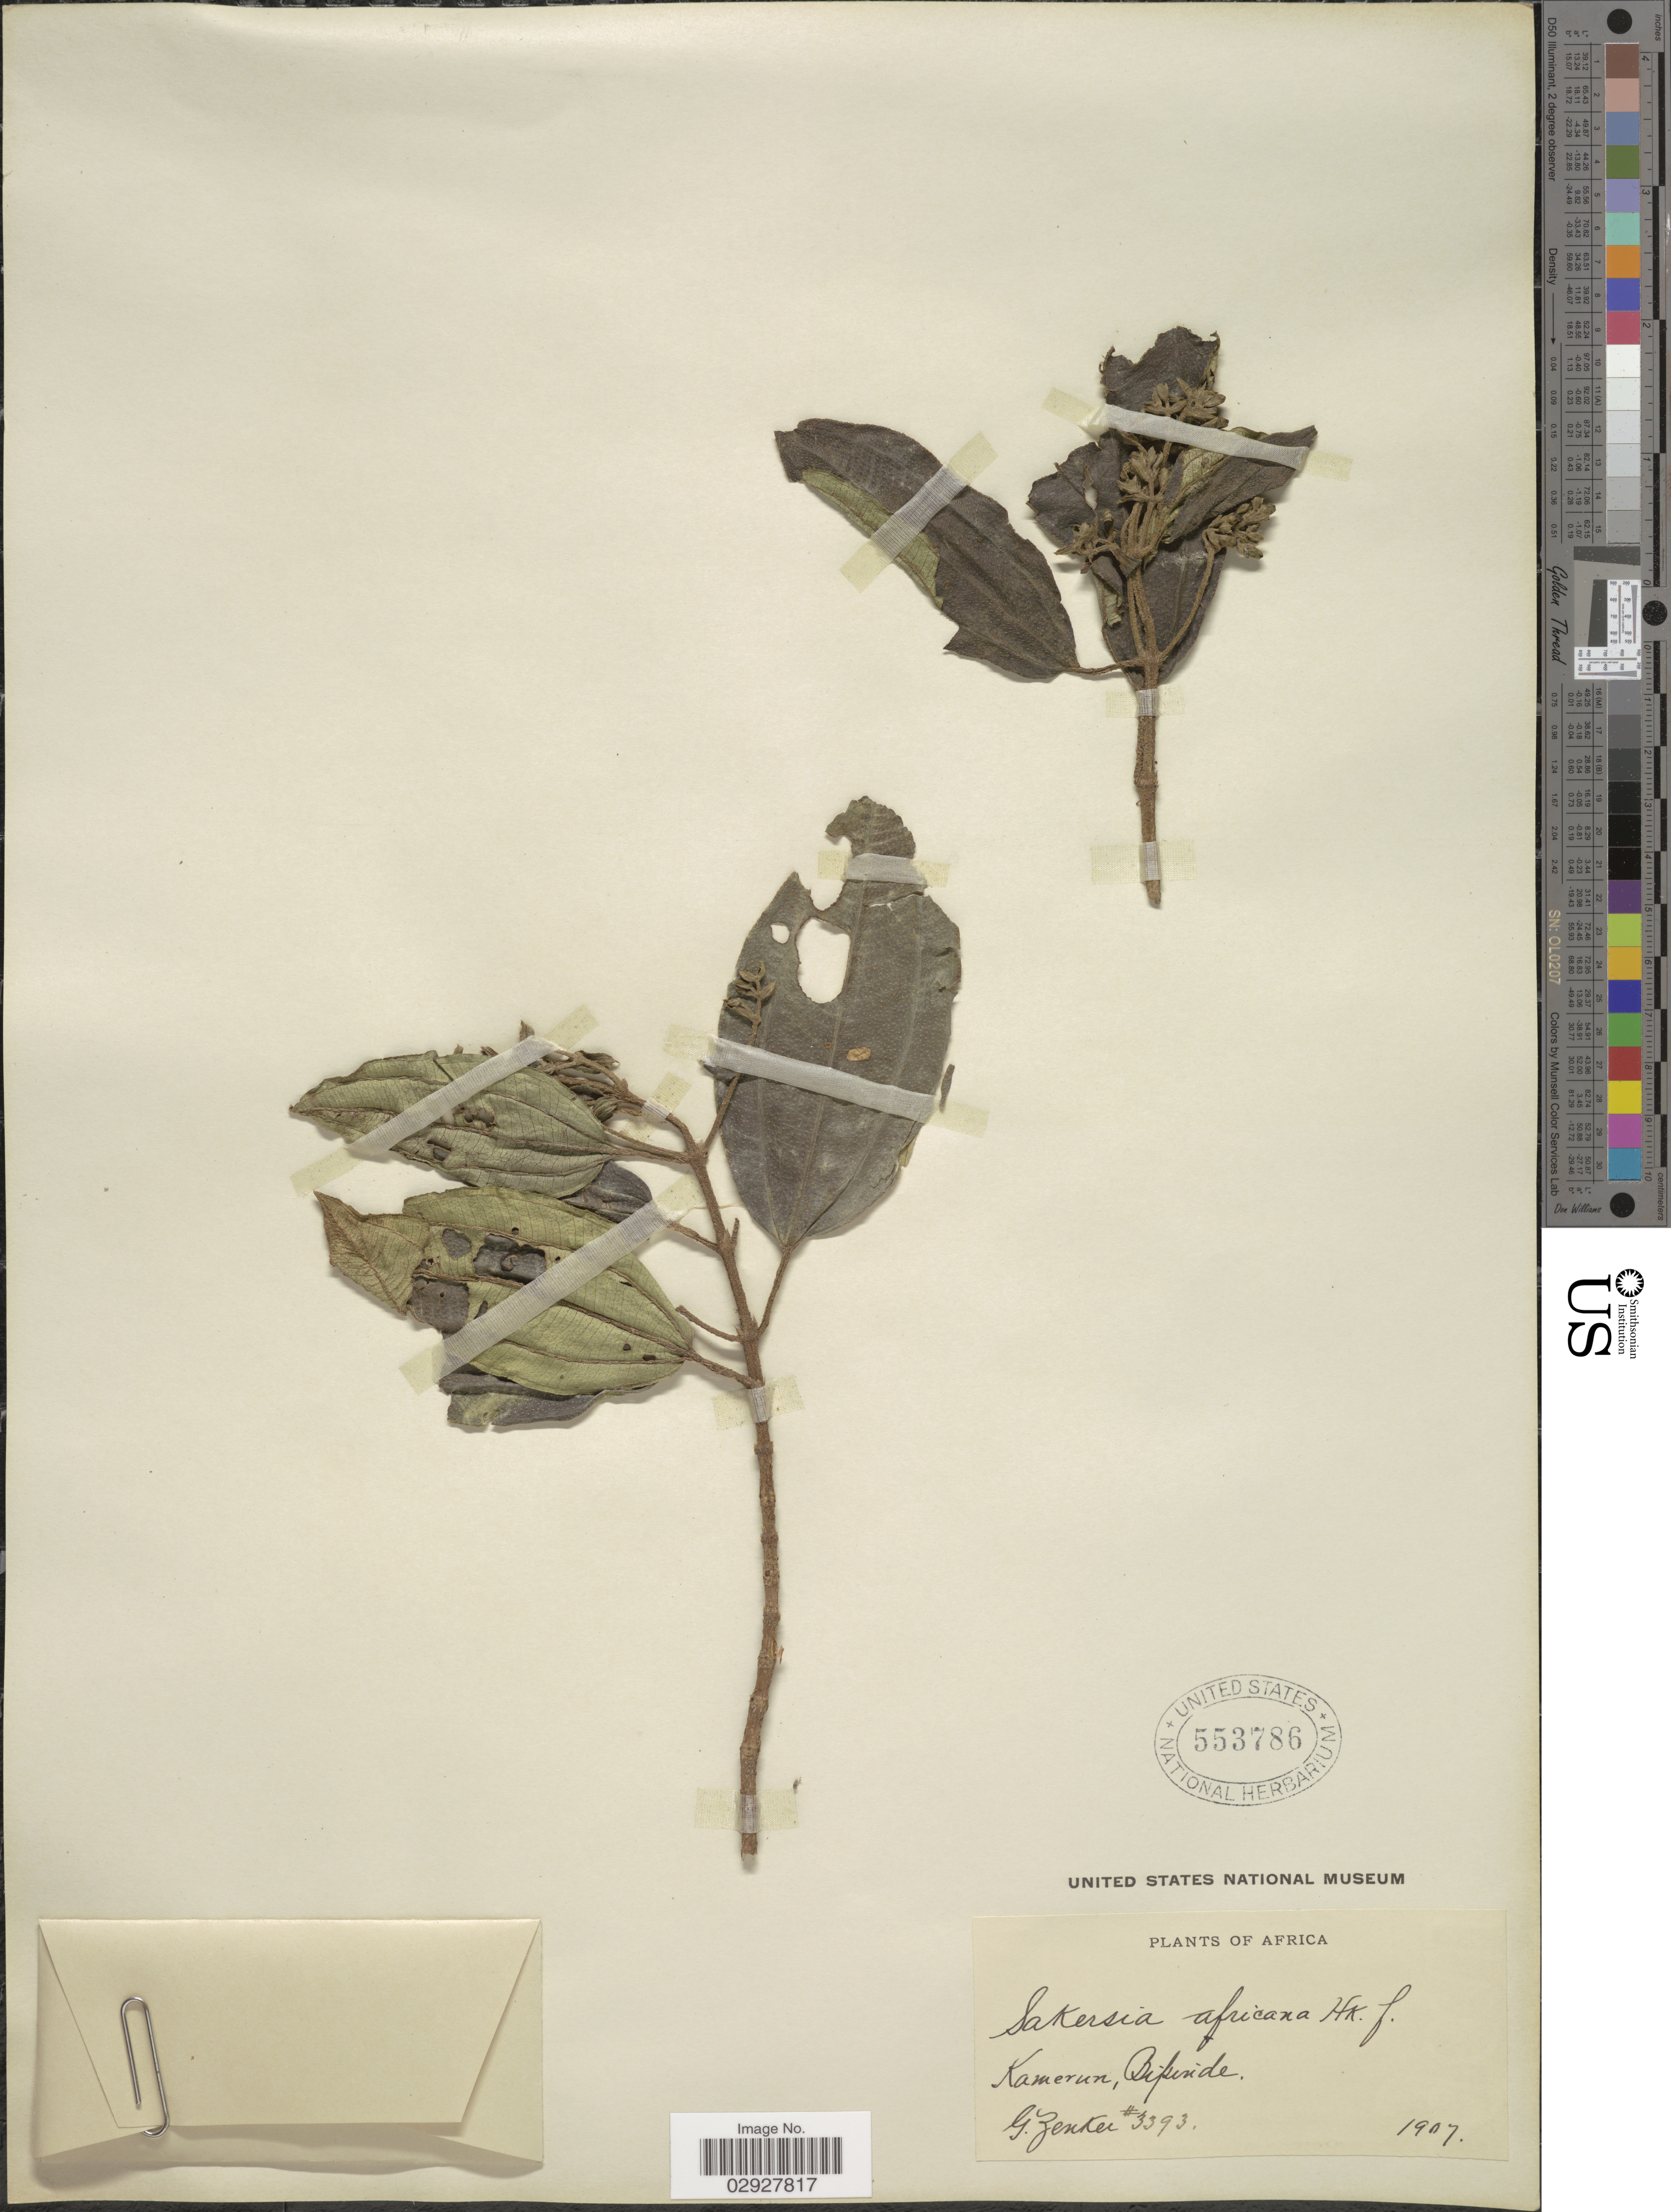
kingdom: Plantae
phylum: Tracheophyta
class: Magnoliopsida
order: Myrtales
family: Melastomataceae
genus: Dichaetanthera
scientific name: Dichaetanthera africana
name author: (Hook. f.) Jacq.-Fél.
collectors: G. A. Zenker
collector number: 3393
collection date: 1907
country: Cameroon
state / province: Sud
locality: Kamerun. Bipinde.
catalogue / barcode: US 553786